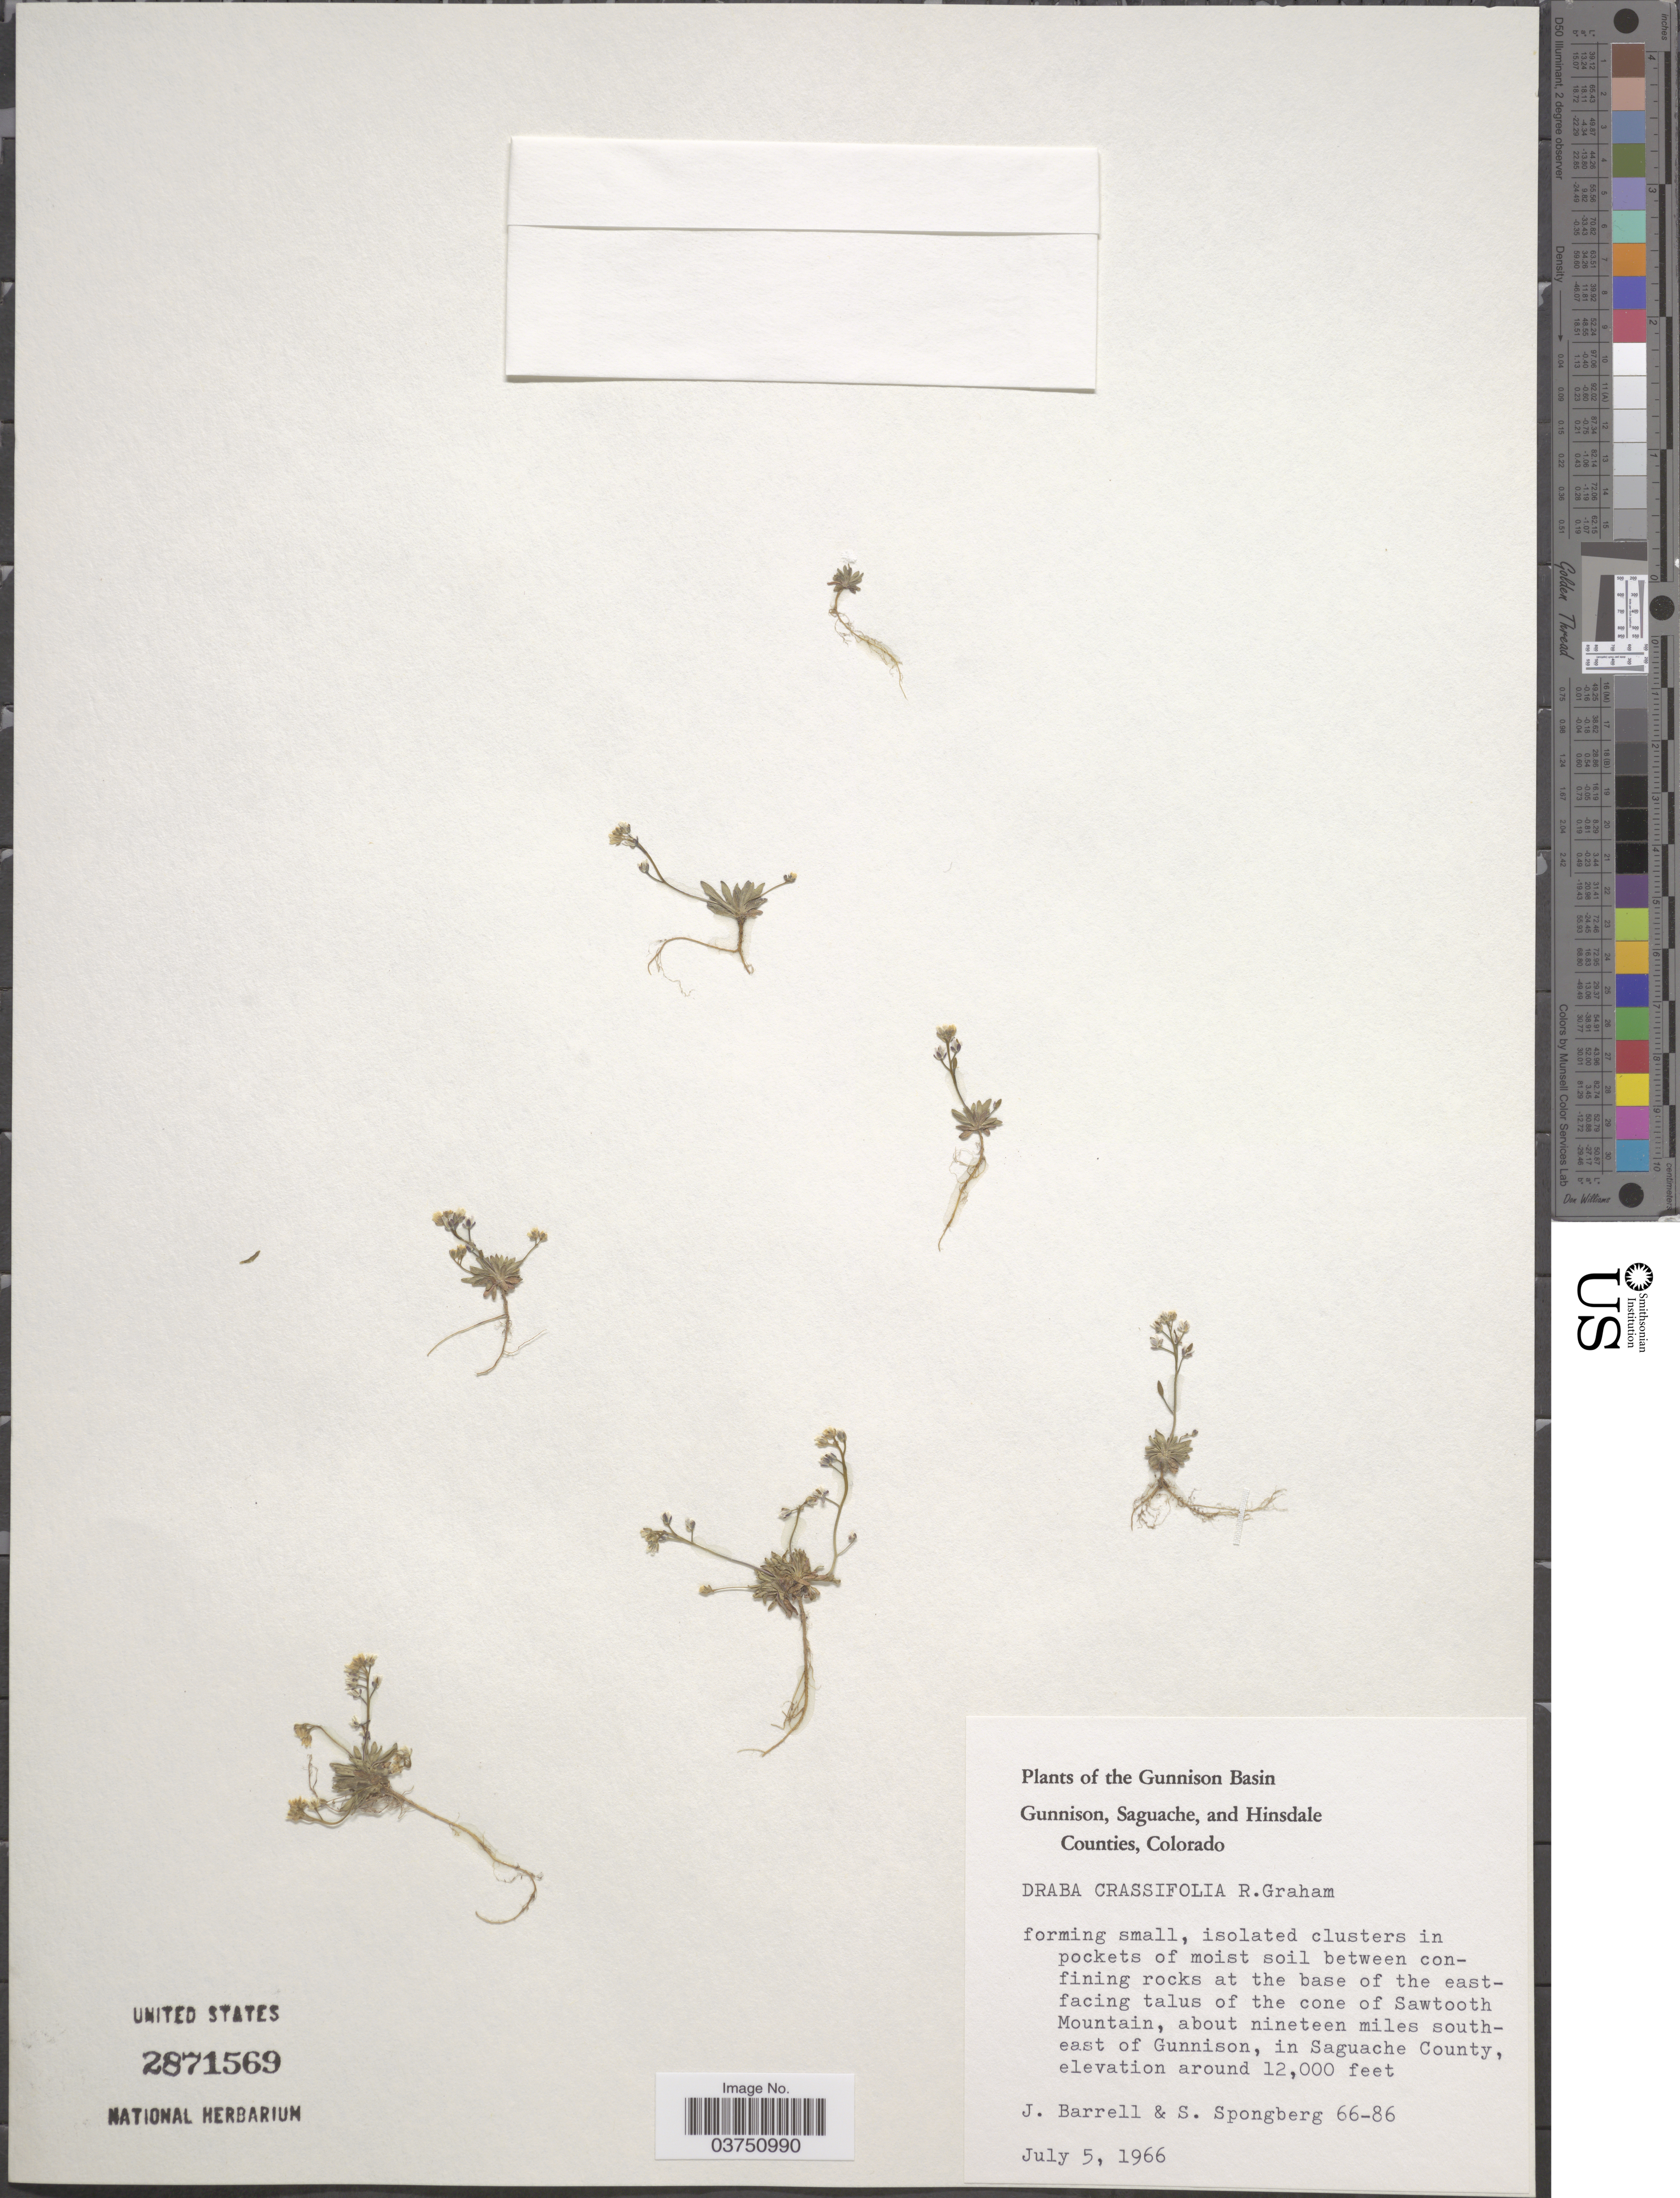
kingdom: Plantae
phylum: Tracheophyta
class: Magnoliopsida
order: Brassicales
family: Brassicaceae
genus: Draba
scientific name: Draba crassifolia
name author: Graham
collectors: J. Barrell & S. A.Spongberg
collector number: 66-86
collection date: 1966-07-05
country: United States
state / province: Colorado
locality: The Gunnison Basin. Between confining rocks at the base of the eastfacing talus of the cone of Sawtooth Mountain, about nineteen miles southeast of Gunnison, in Saguache County.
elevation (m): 3658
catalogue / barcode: US 2871569